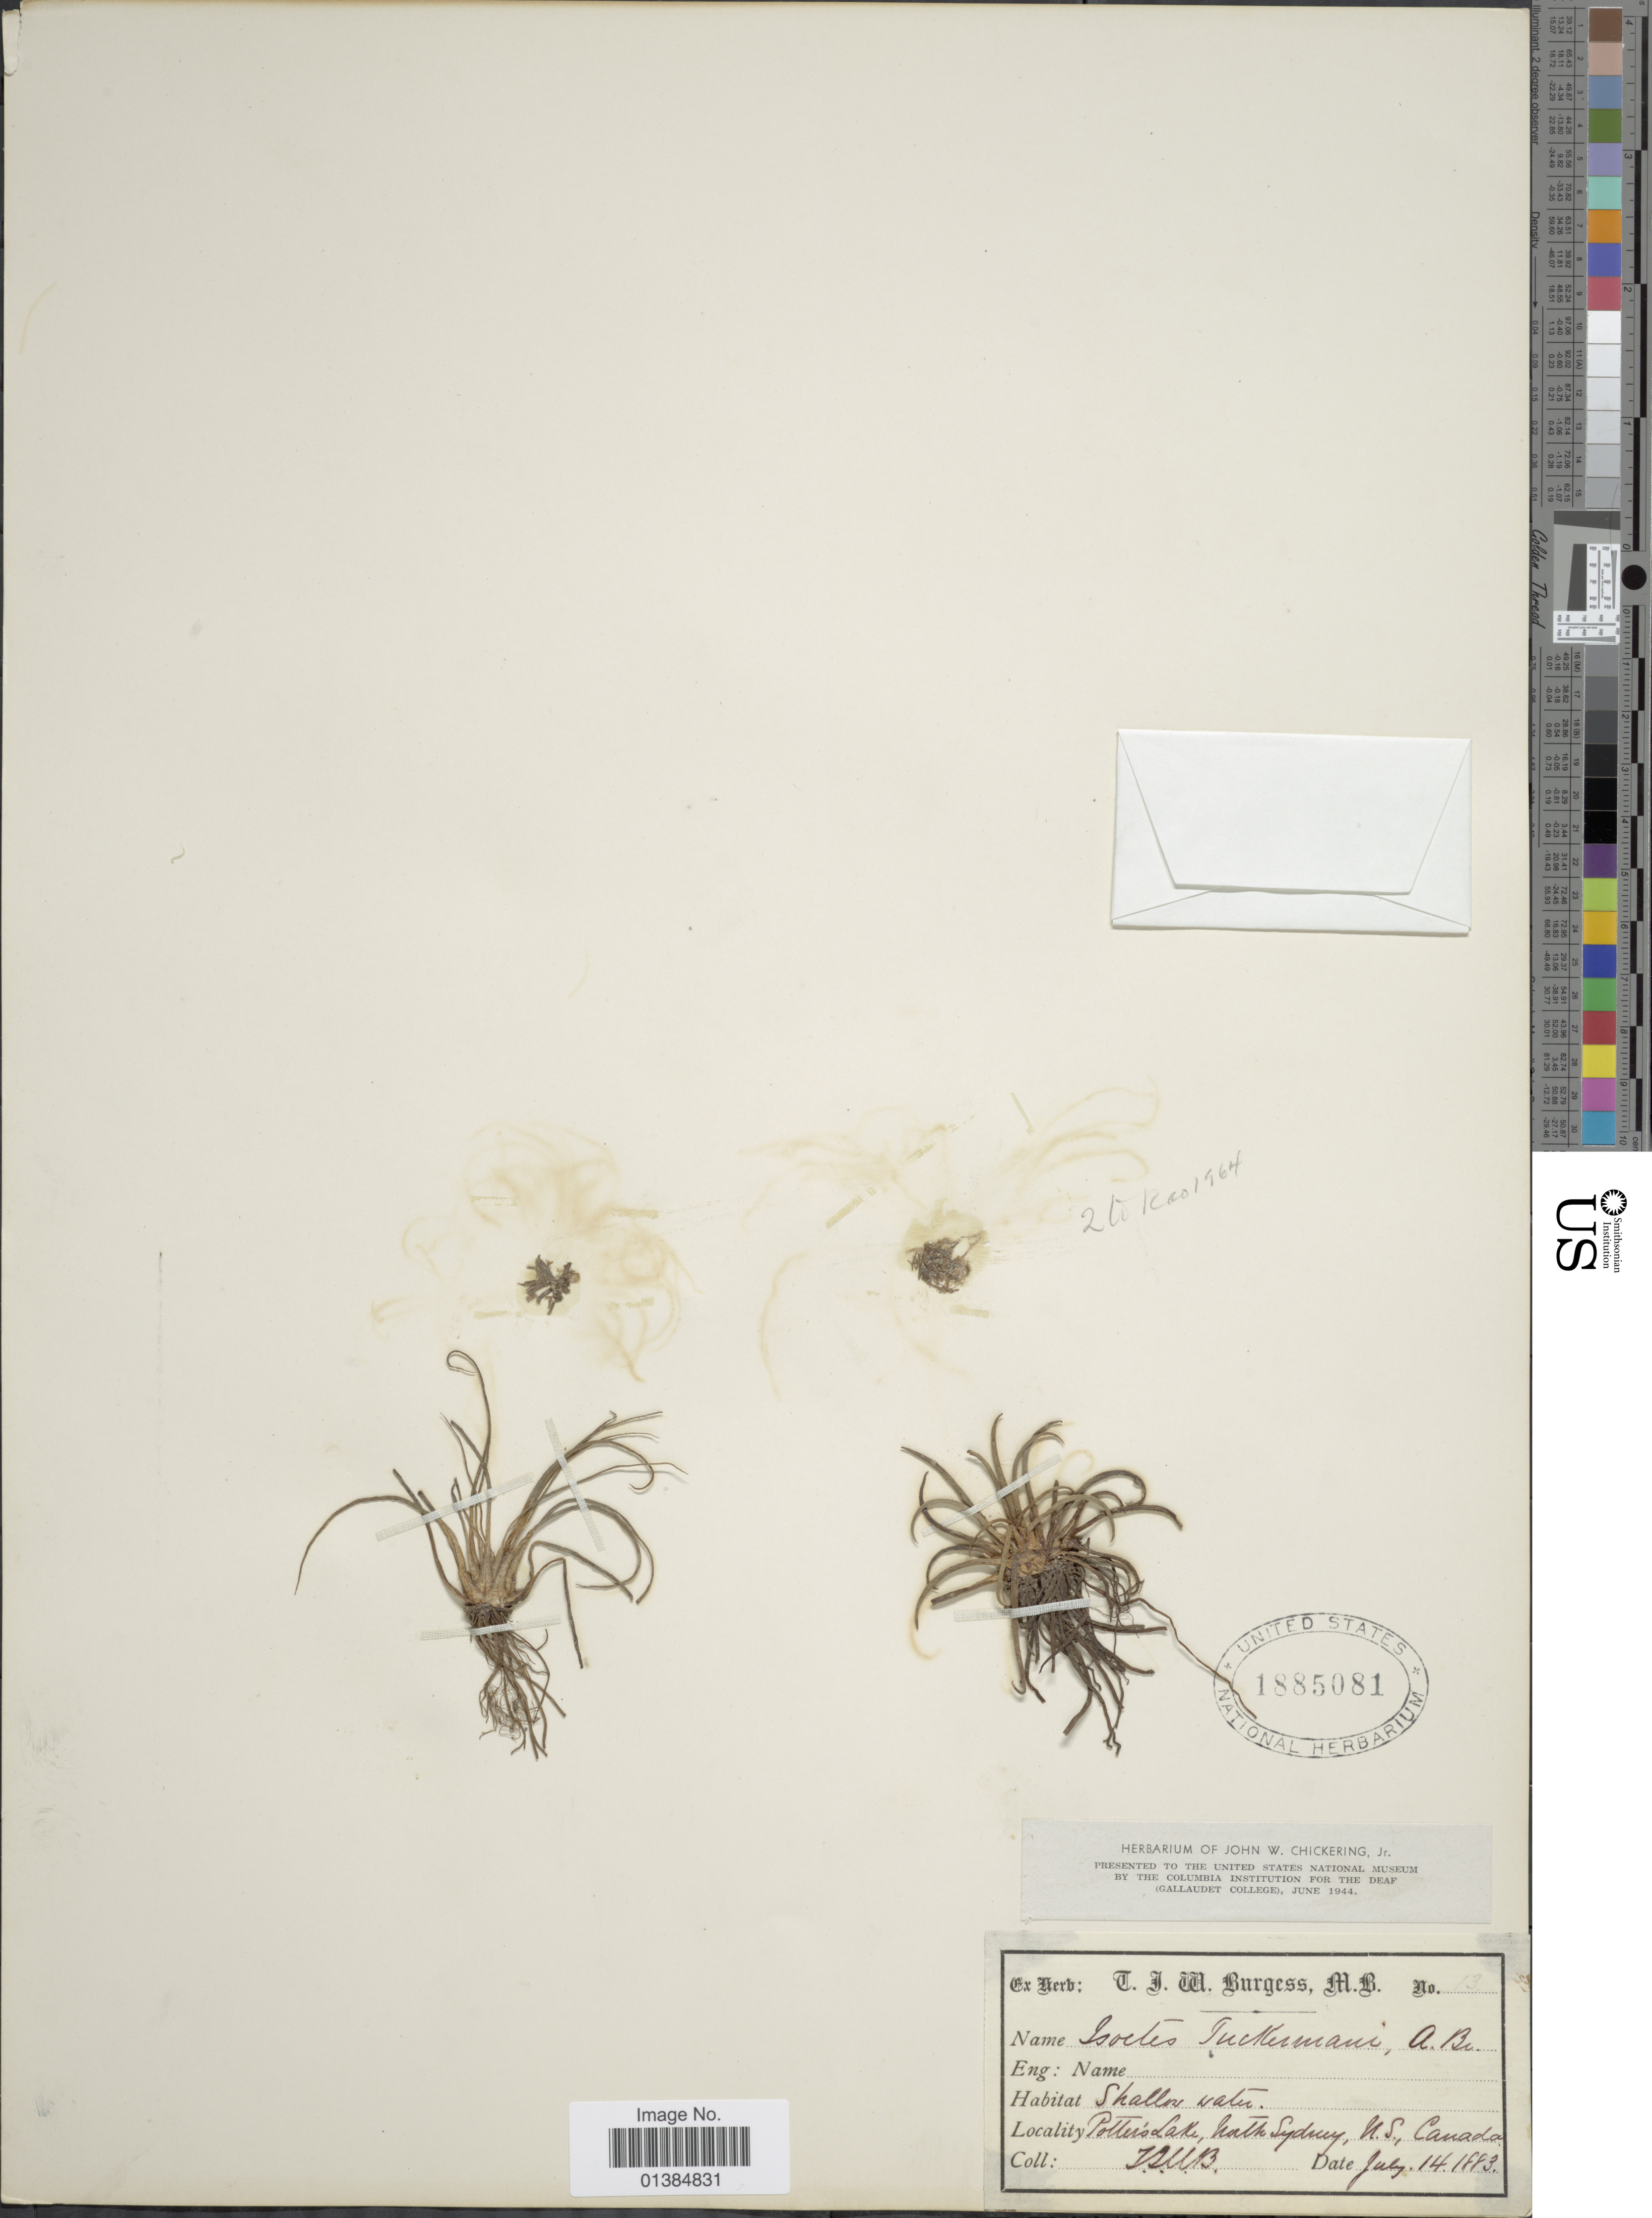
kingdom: Plantae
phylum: Tracheophyta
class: Lycopodiopsida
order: Isoetales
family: Isoetaceae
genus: Isoetes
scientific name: Isoetes tuckermanii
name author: A. Braun ex Engelm.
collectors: T. Burgess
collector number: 13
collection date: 1883-07-14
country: Canada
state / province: Nova Scotia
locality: Potter's Lake, North Sydney.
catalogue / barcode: US 1885081